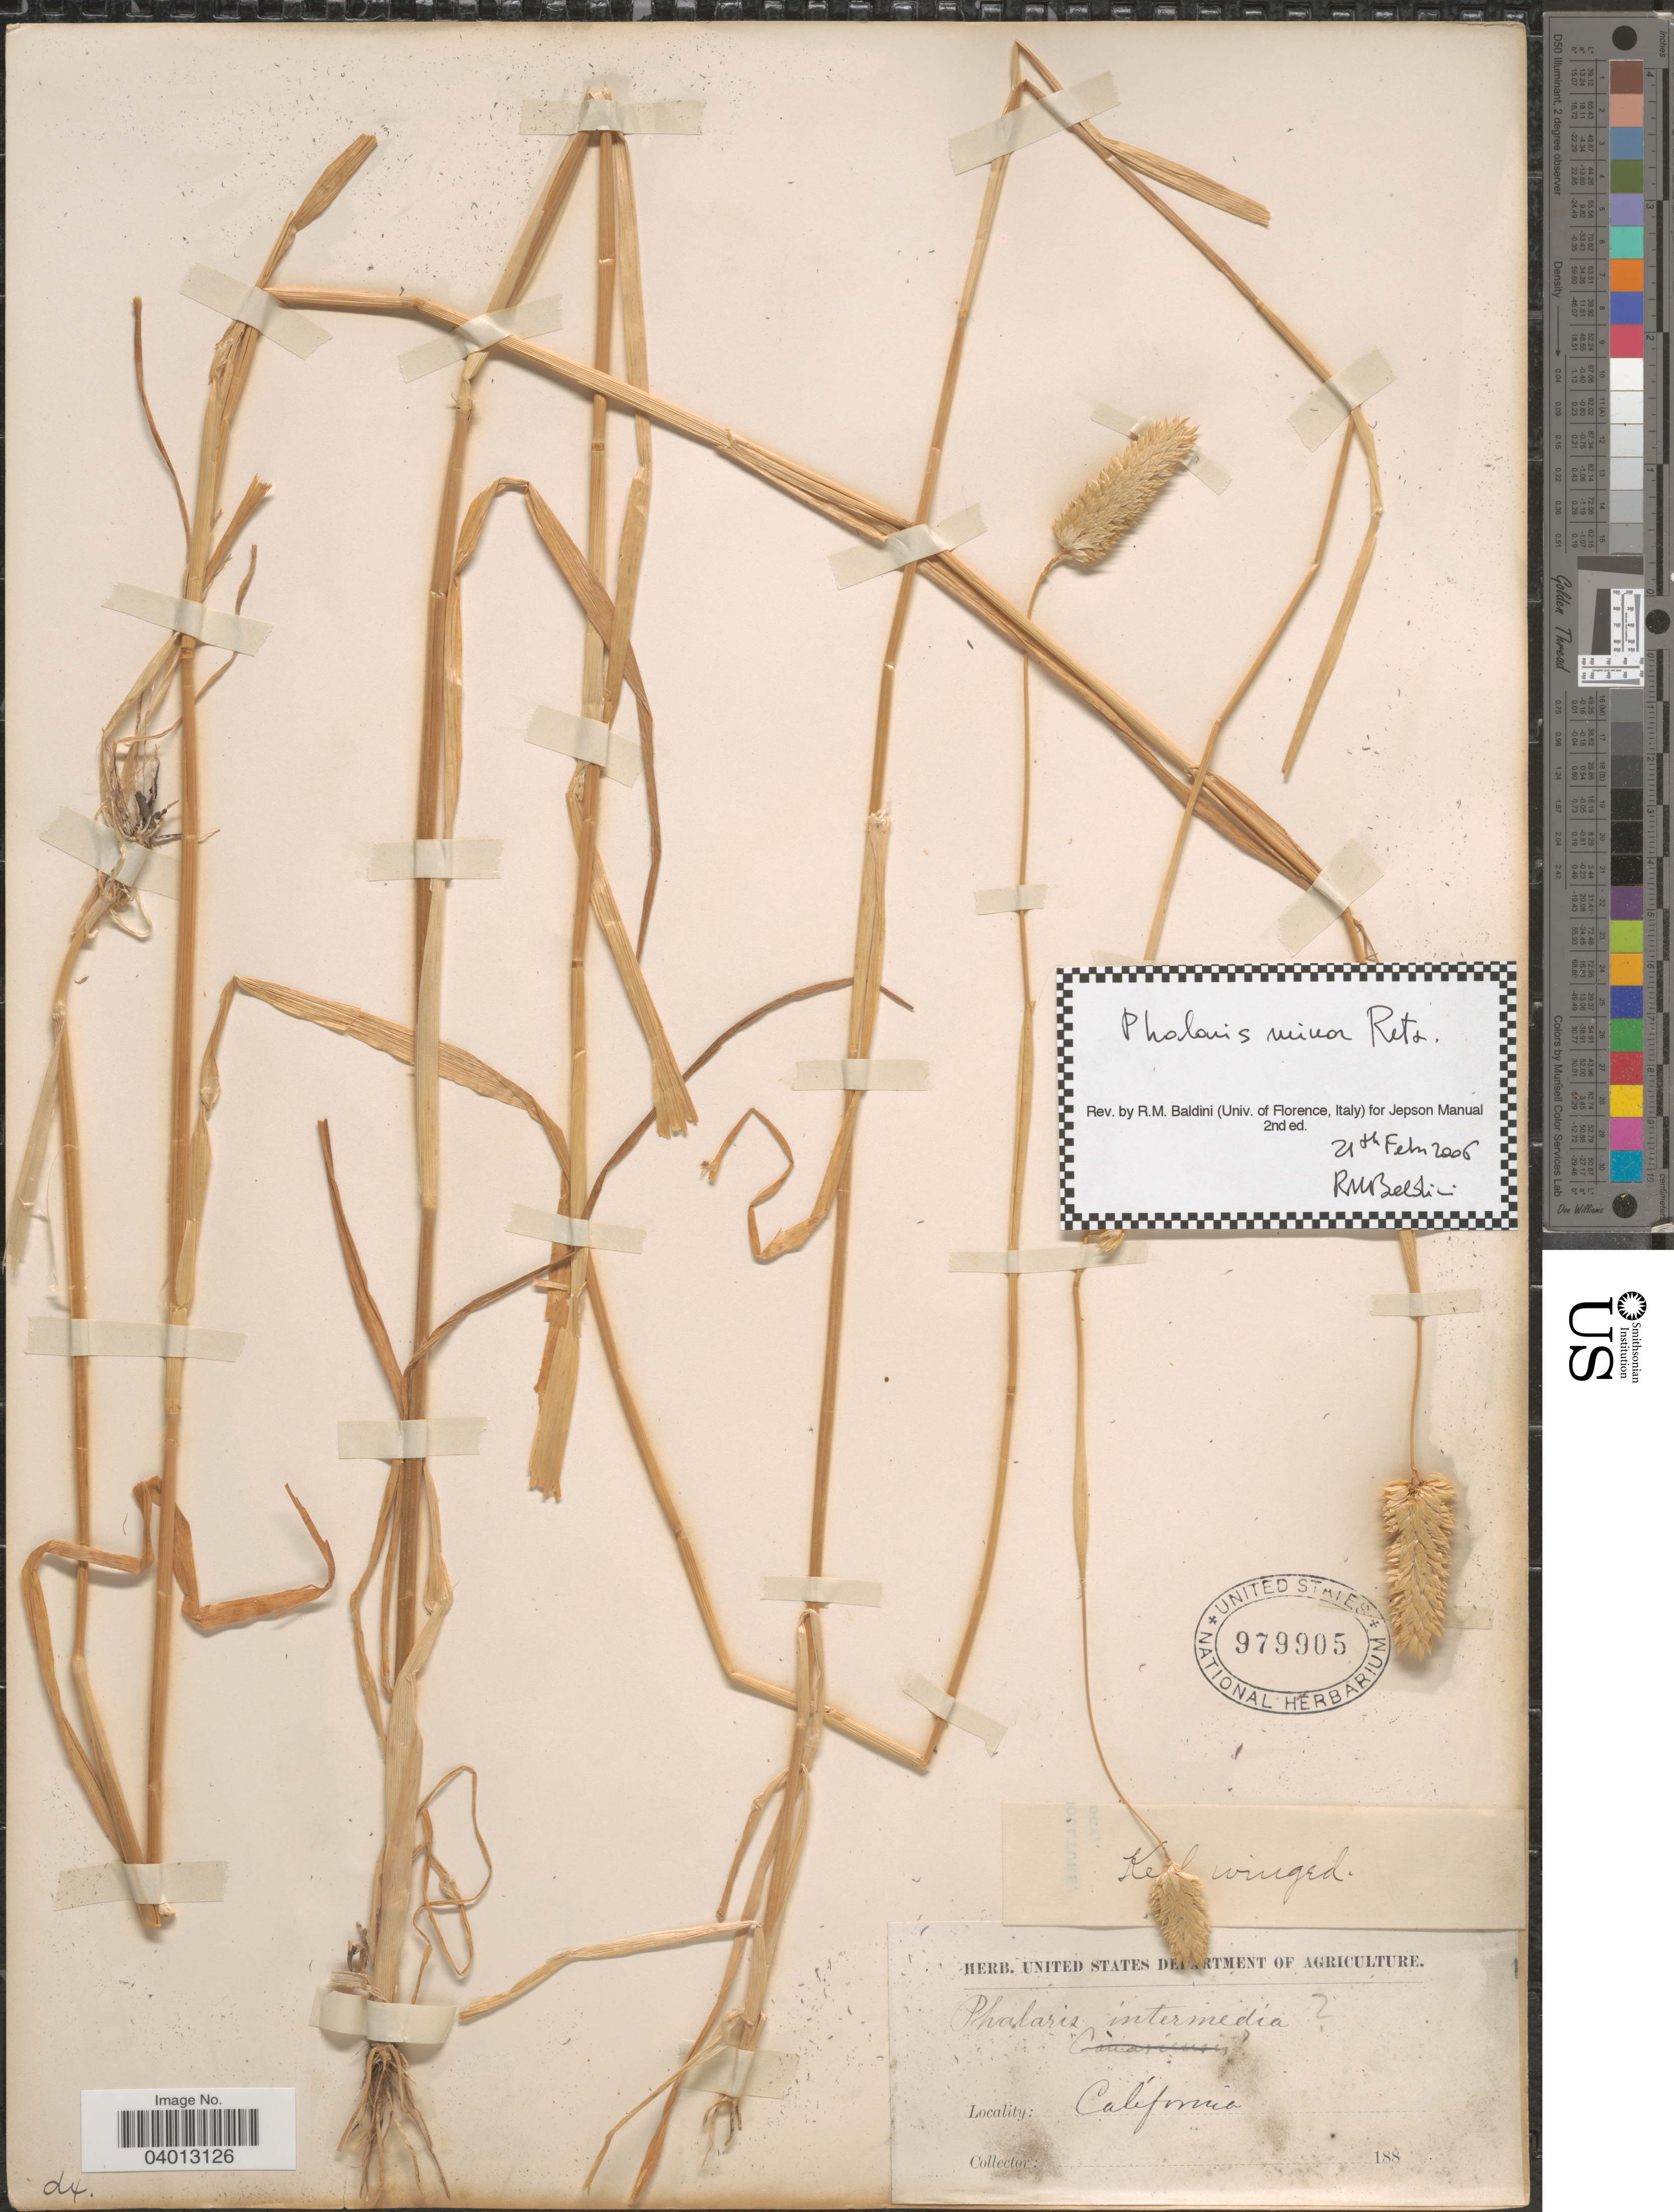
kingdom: Plantae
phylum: Tracheophyta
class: Liliopsida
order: Poales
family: Poaceae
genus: Phalaris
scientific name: Phalaris minor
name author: Retz.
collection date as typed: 188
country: United States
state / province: California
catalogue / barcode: US 979905